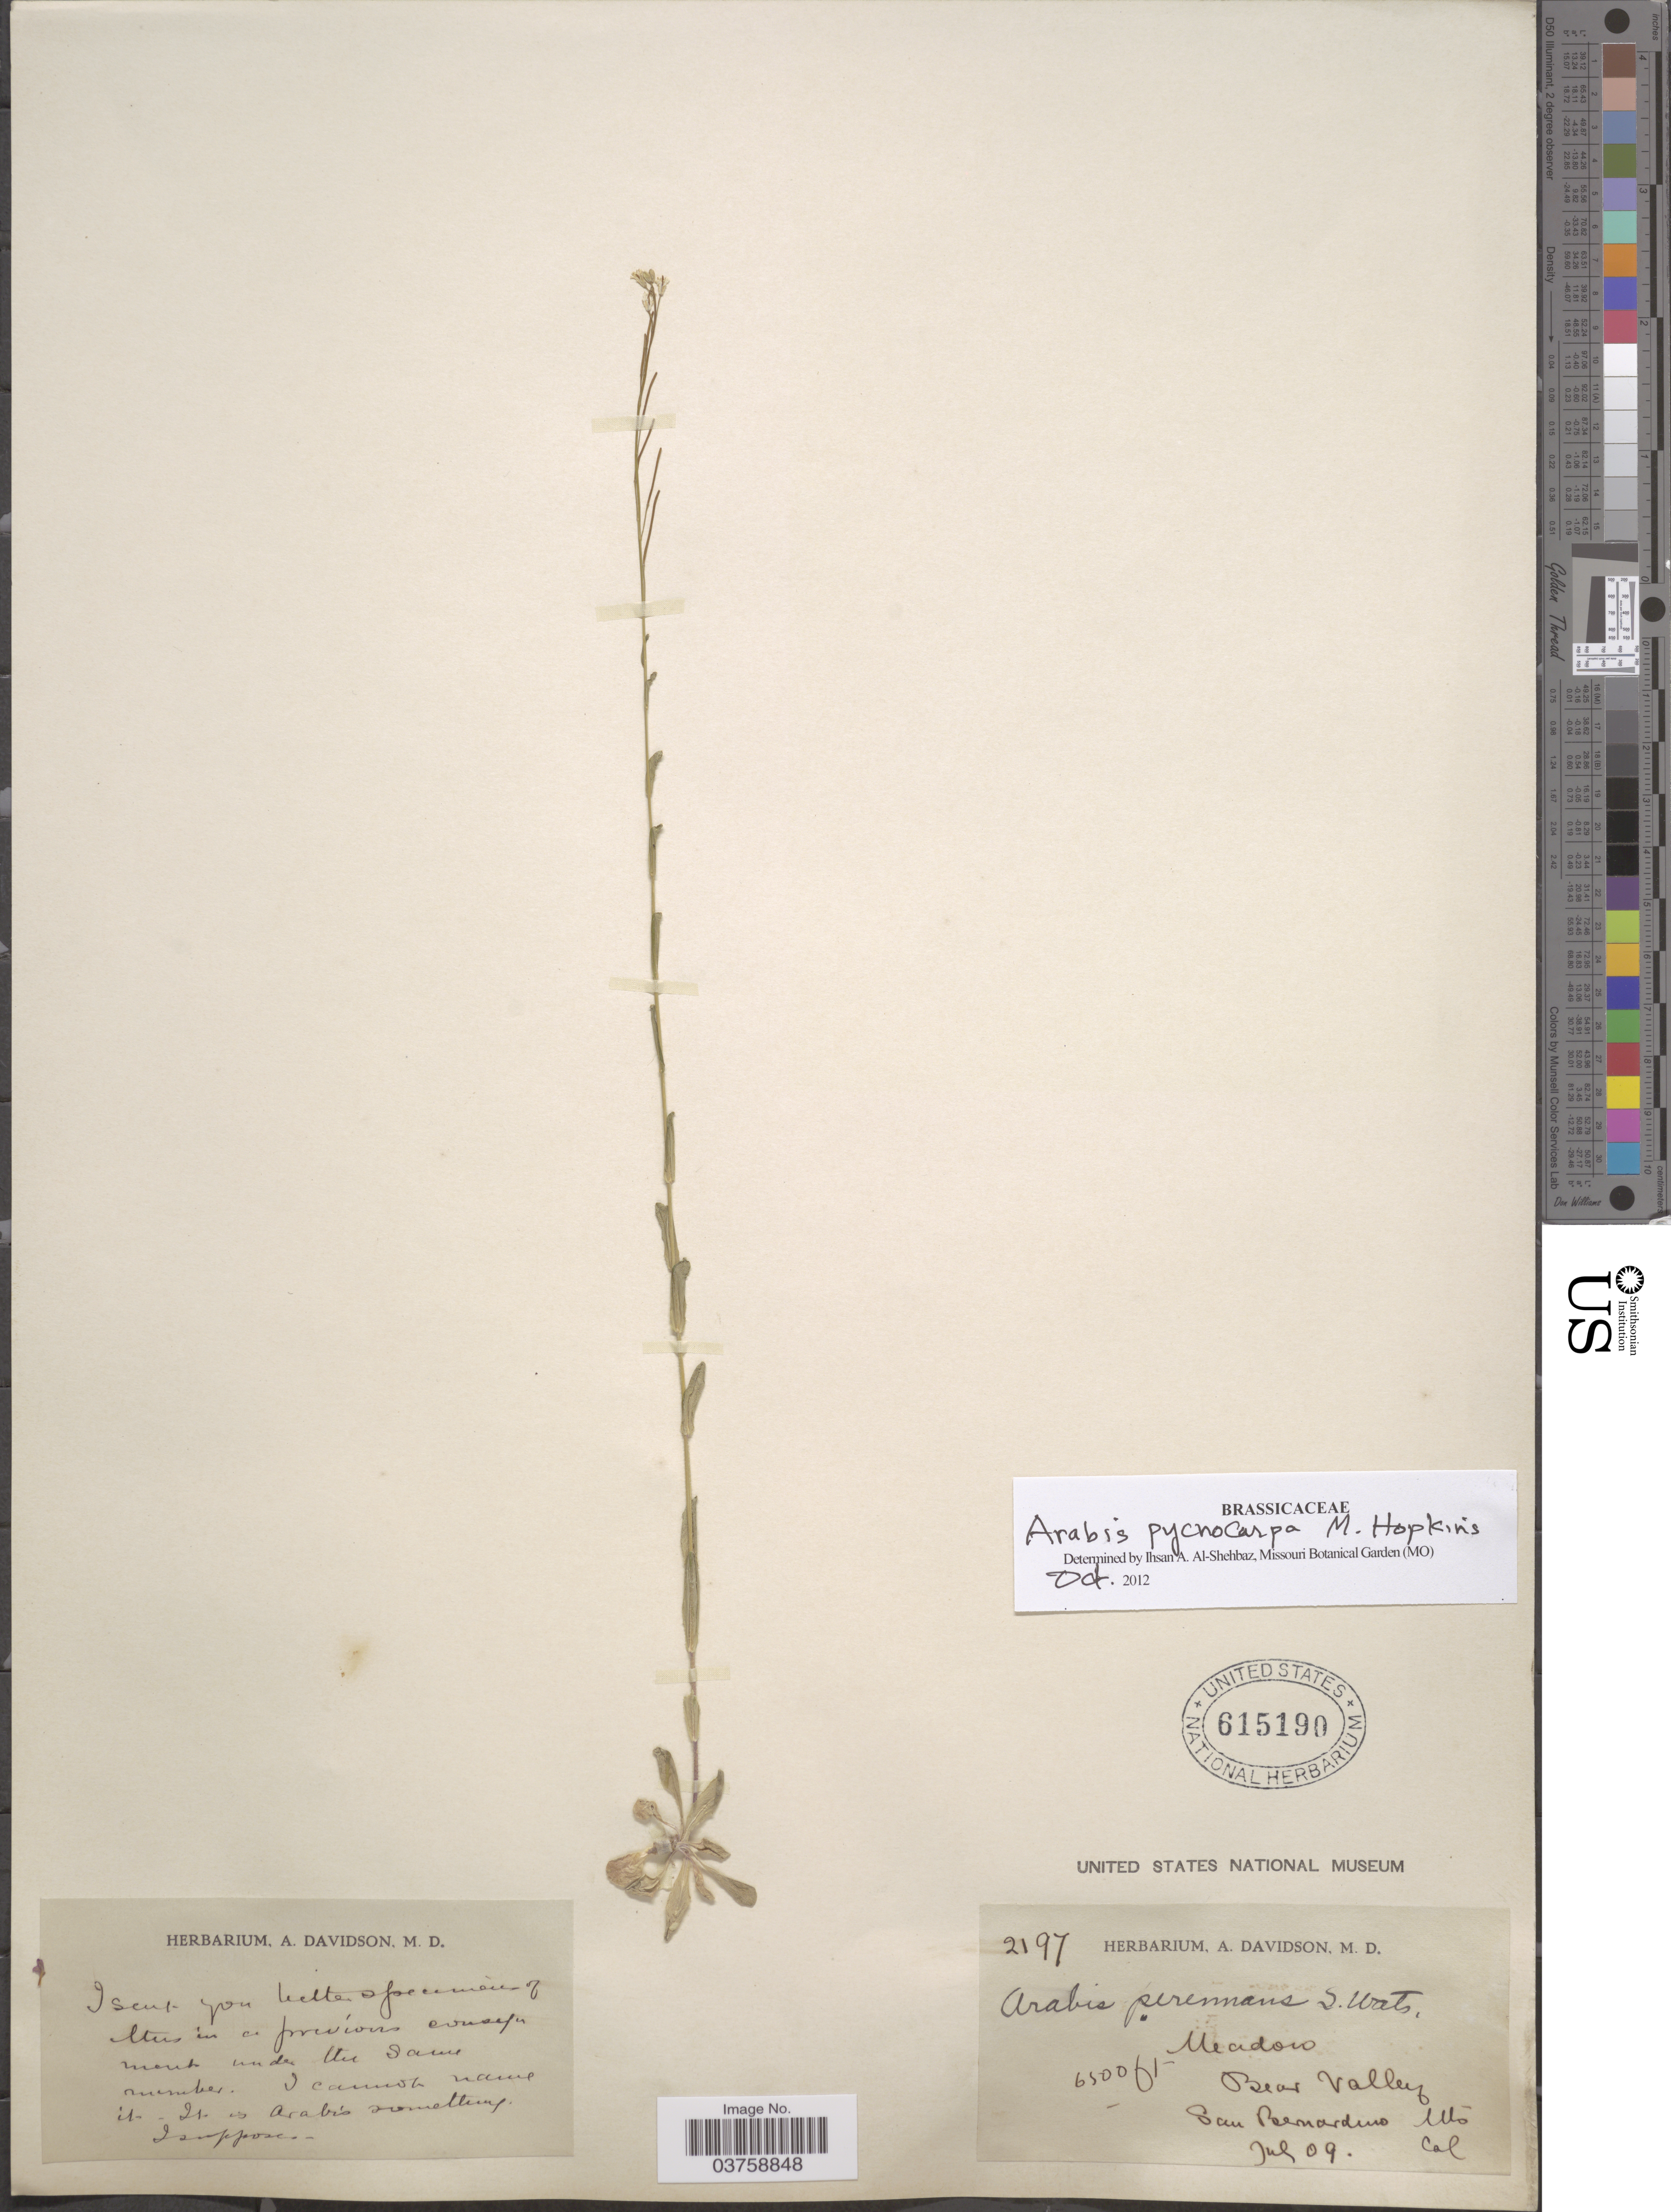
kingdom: Plantae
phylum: Tracheophyta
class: Magnoliopsida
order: Brassicales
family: Brassicaceae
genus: Arabis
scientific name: Arabis pycnocarpa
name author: M. Hopkins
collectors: ex herb. A. Davidson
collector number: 2197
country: United States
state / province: California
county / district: San Bernardino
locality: Bear Valley. San Bernardino Mts.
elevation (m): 1981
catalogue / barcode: US 615190